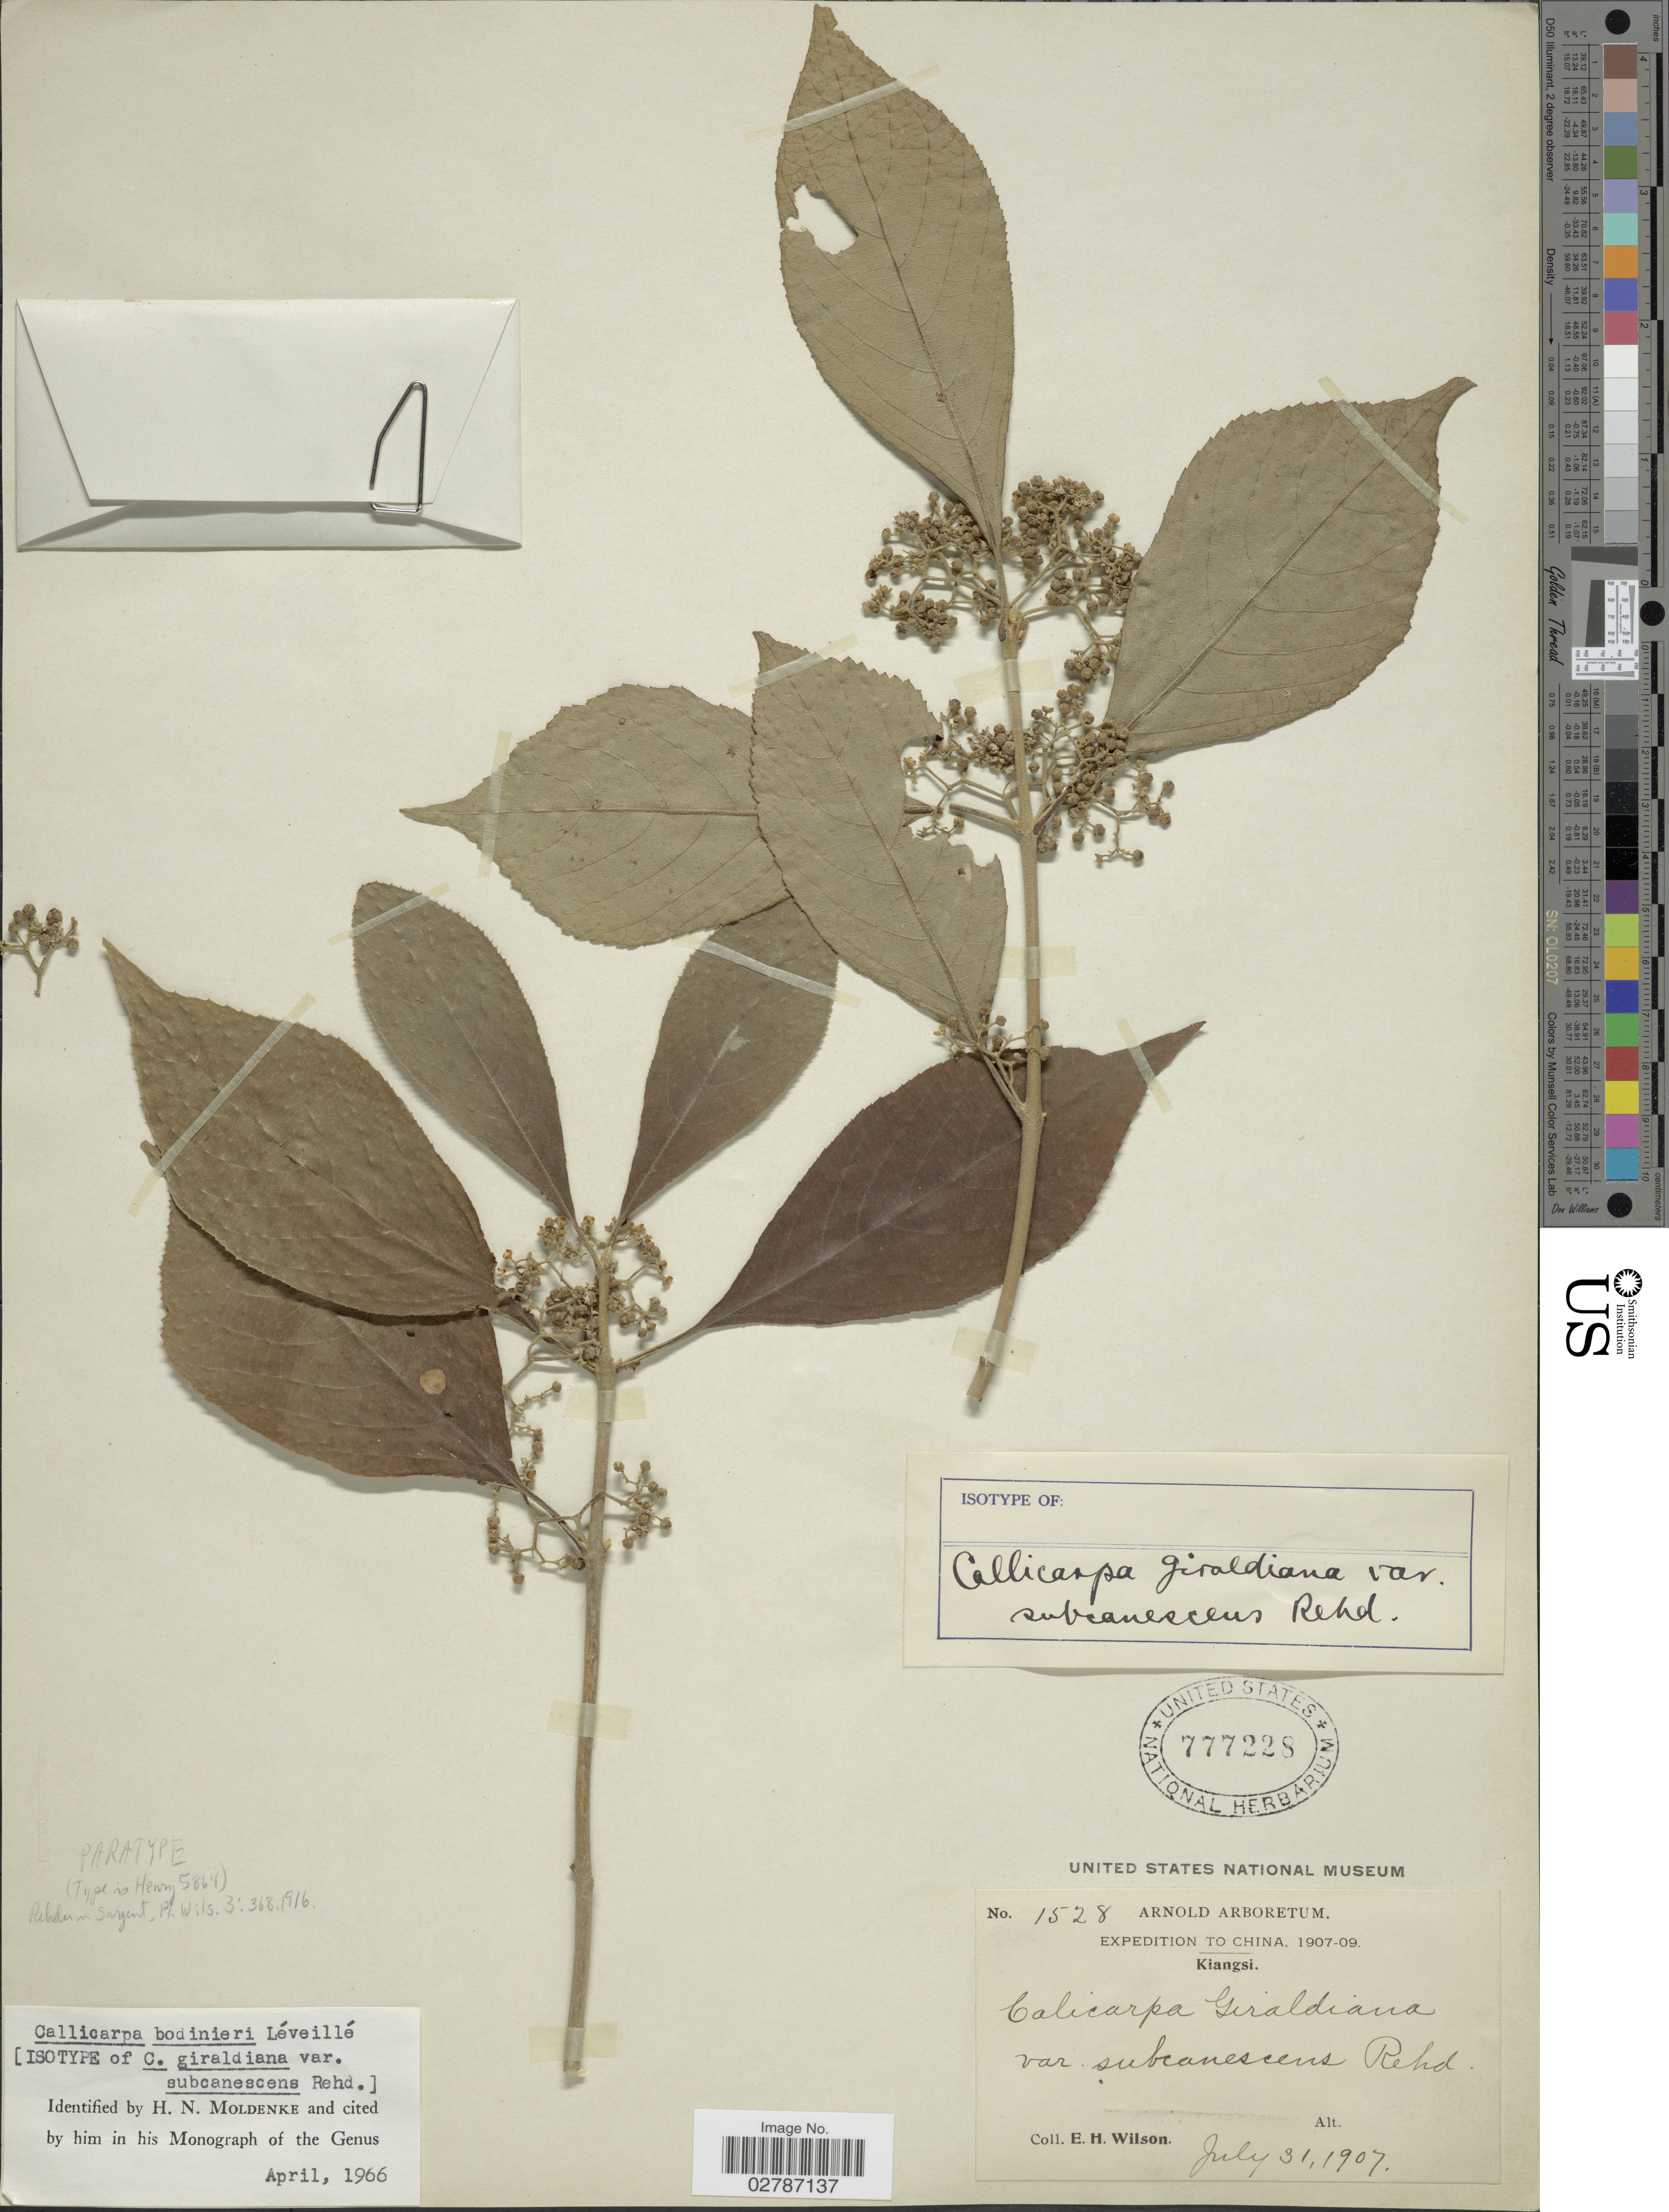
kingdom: Plantae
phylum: Tracheophyta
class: Magnoliopsida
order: Lamiales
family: Lamiaceae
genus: Callicarpa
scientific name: Callicarpa bodinieri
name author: H. Lév.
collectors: E. Wilson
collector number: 1528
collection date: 1907-07-31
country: China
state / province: Jiangxi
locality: Kiangsi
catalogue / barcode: US 777228